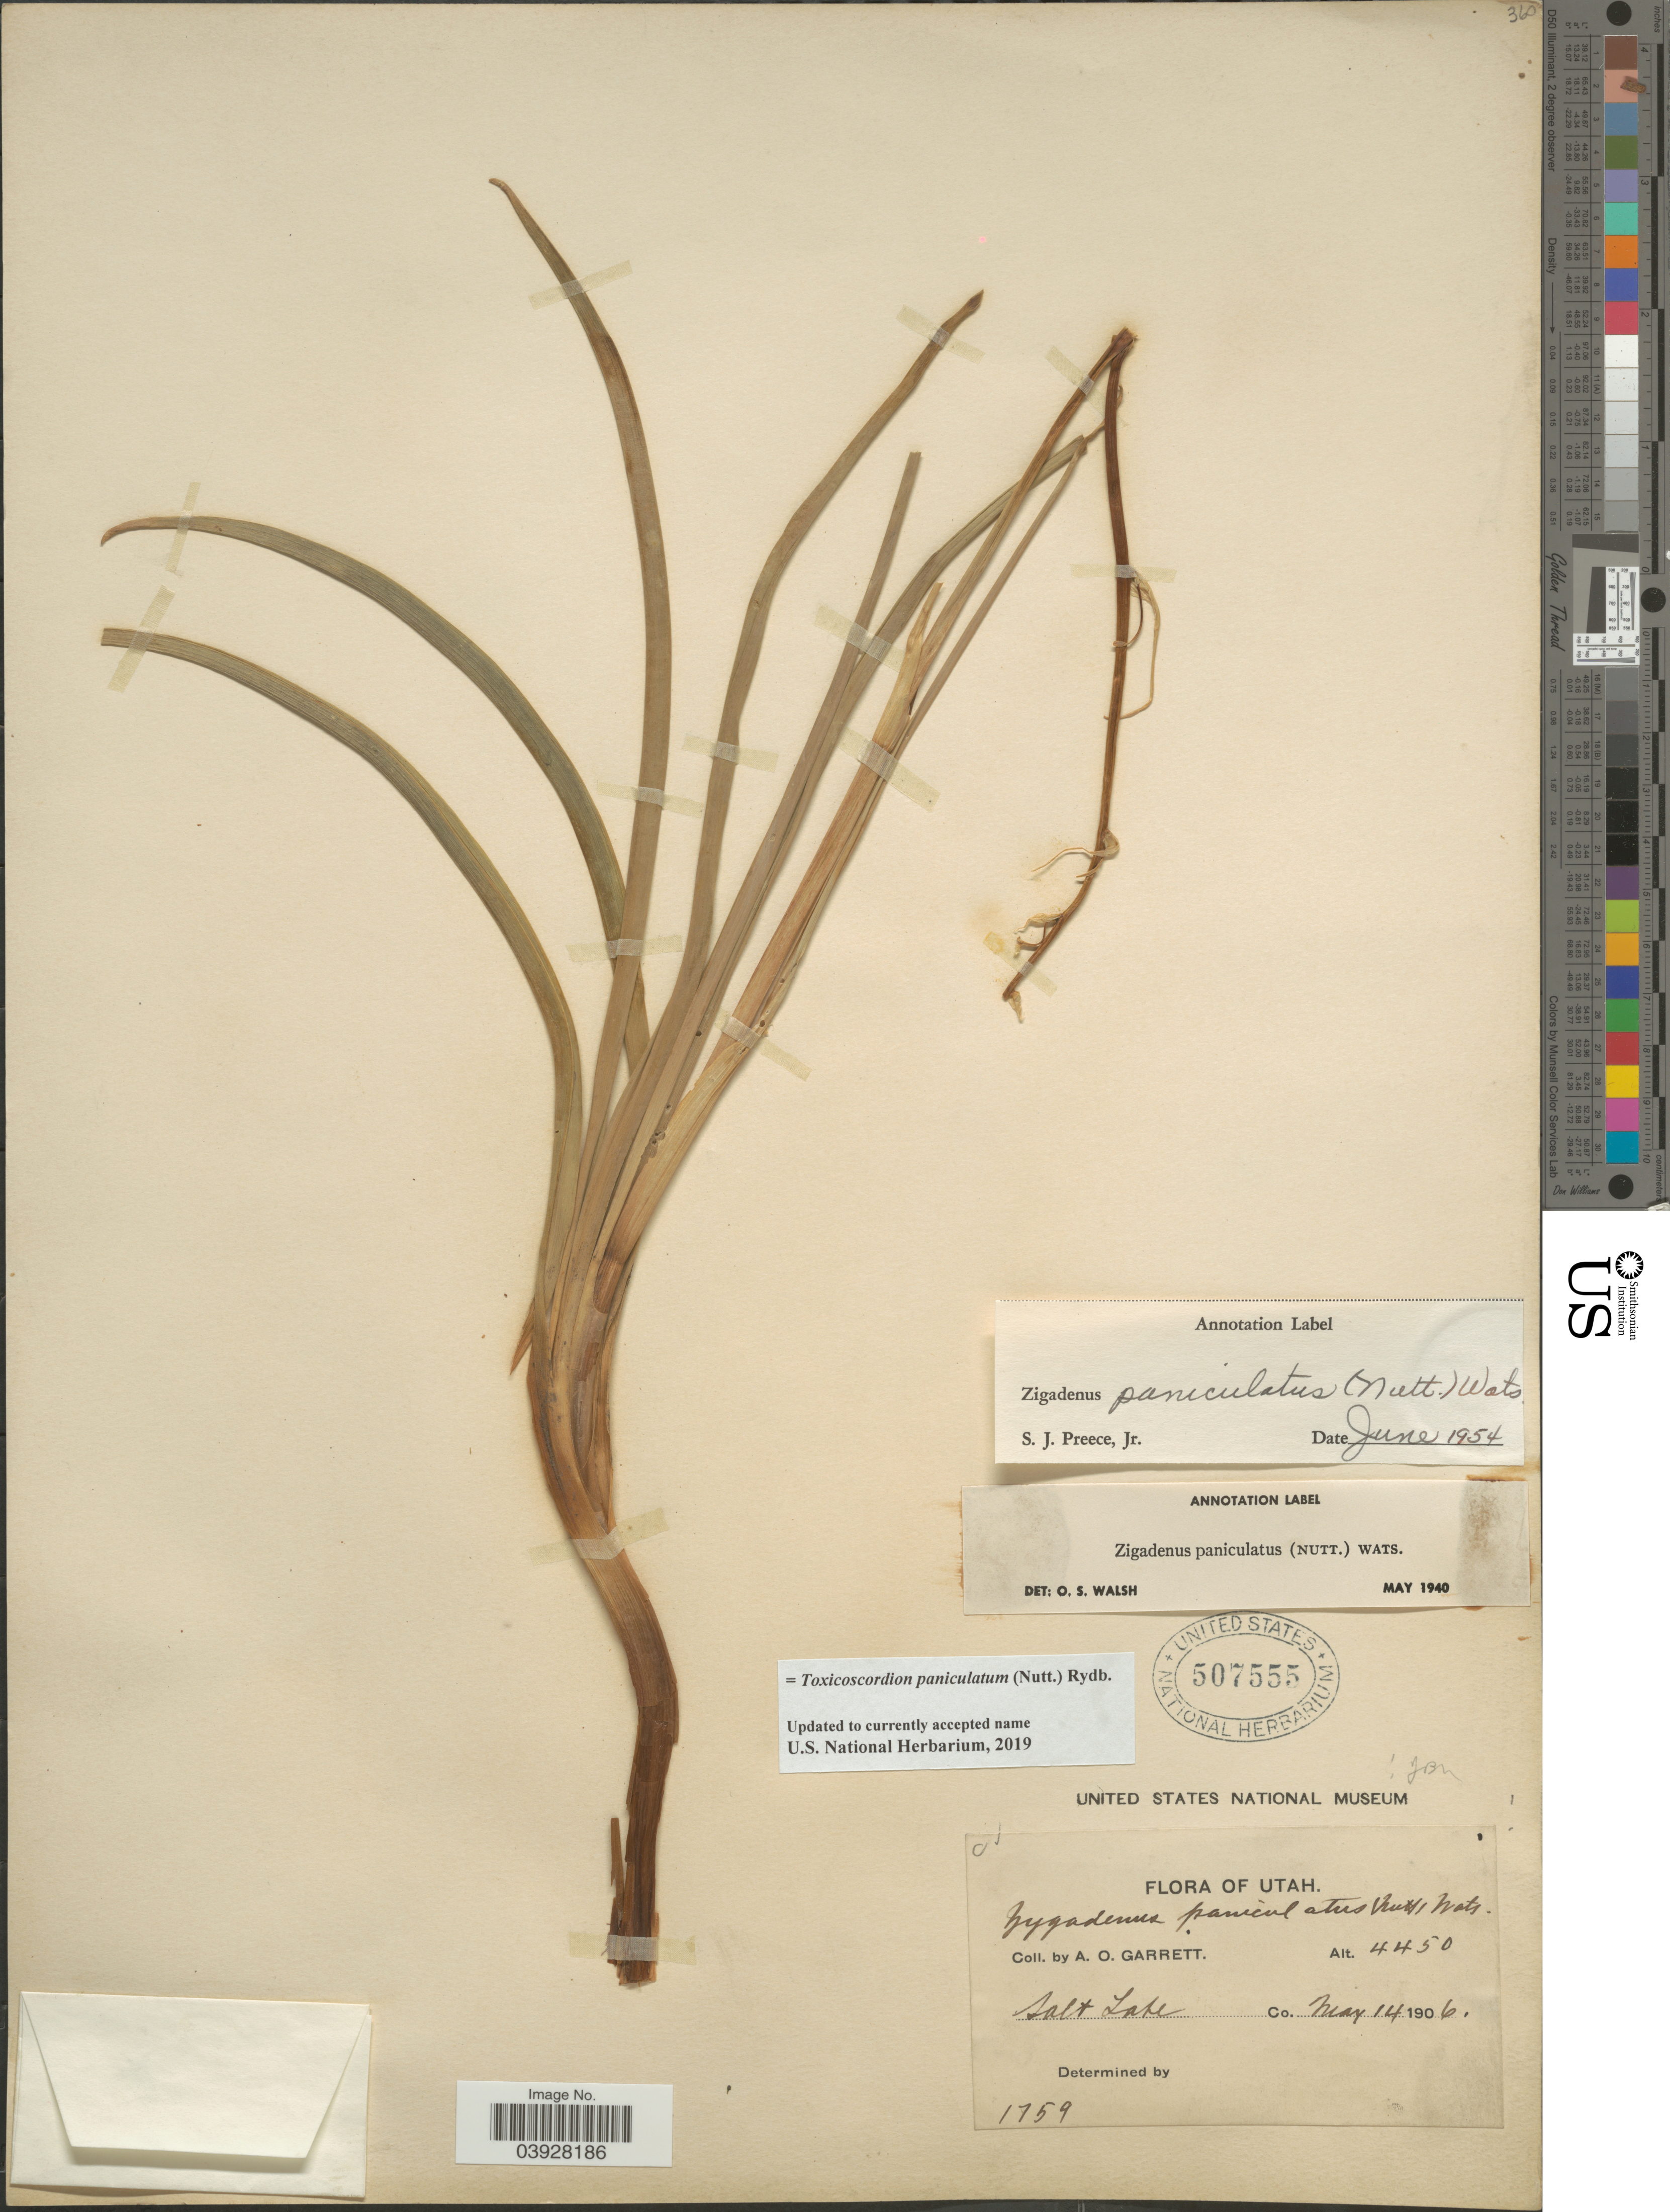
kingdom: Plantae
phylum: Tracheophyta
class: Liliopsida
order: Liliales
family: Melanthiaceae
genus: Toxicoscordion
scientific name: Toxicoscordion paniculatum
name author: (Nutt.) Rydb.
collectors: A. O. Garrett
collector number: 1759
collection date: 1906-05-14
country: United States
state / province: Utah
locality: Salt Lake Co.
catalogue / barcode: US 507555